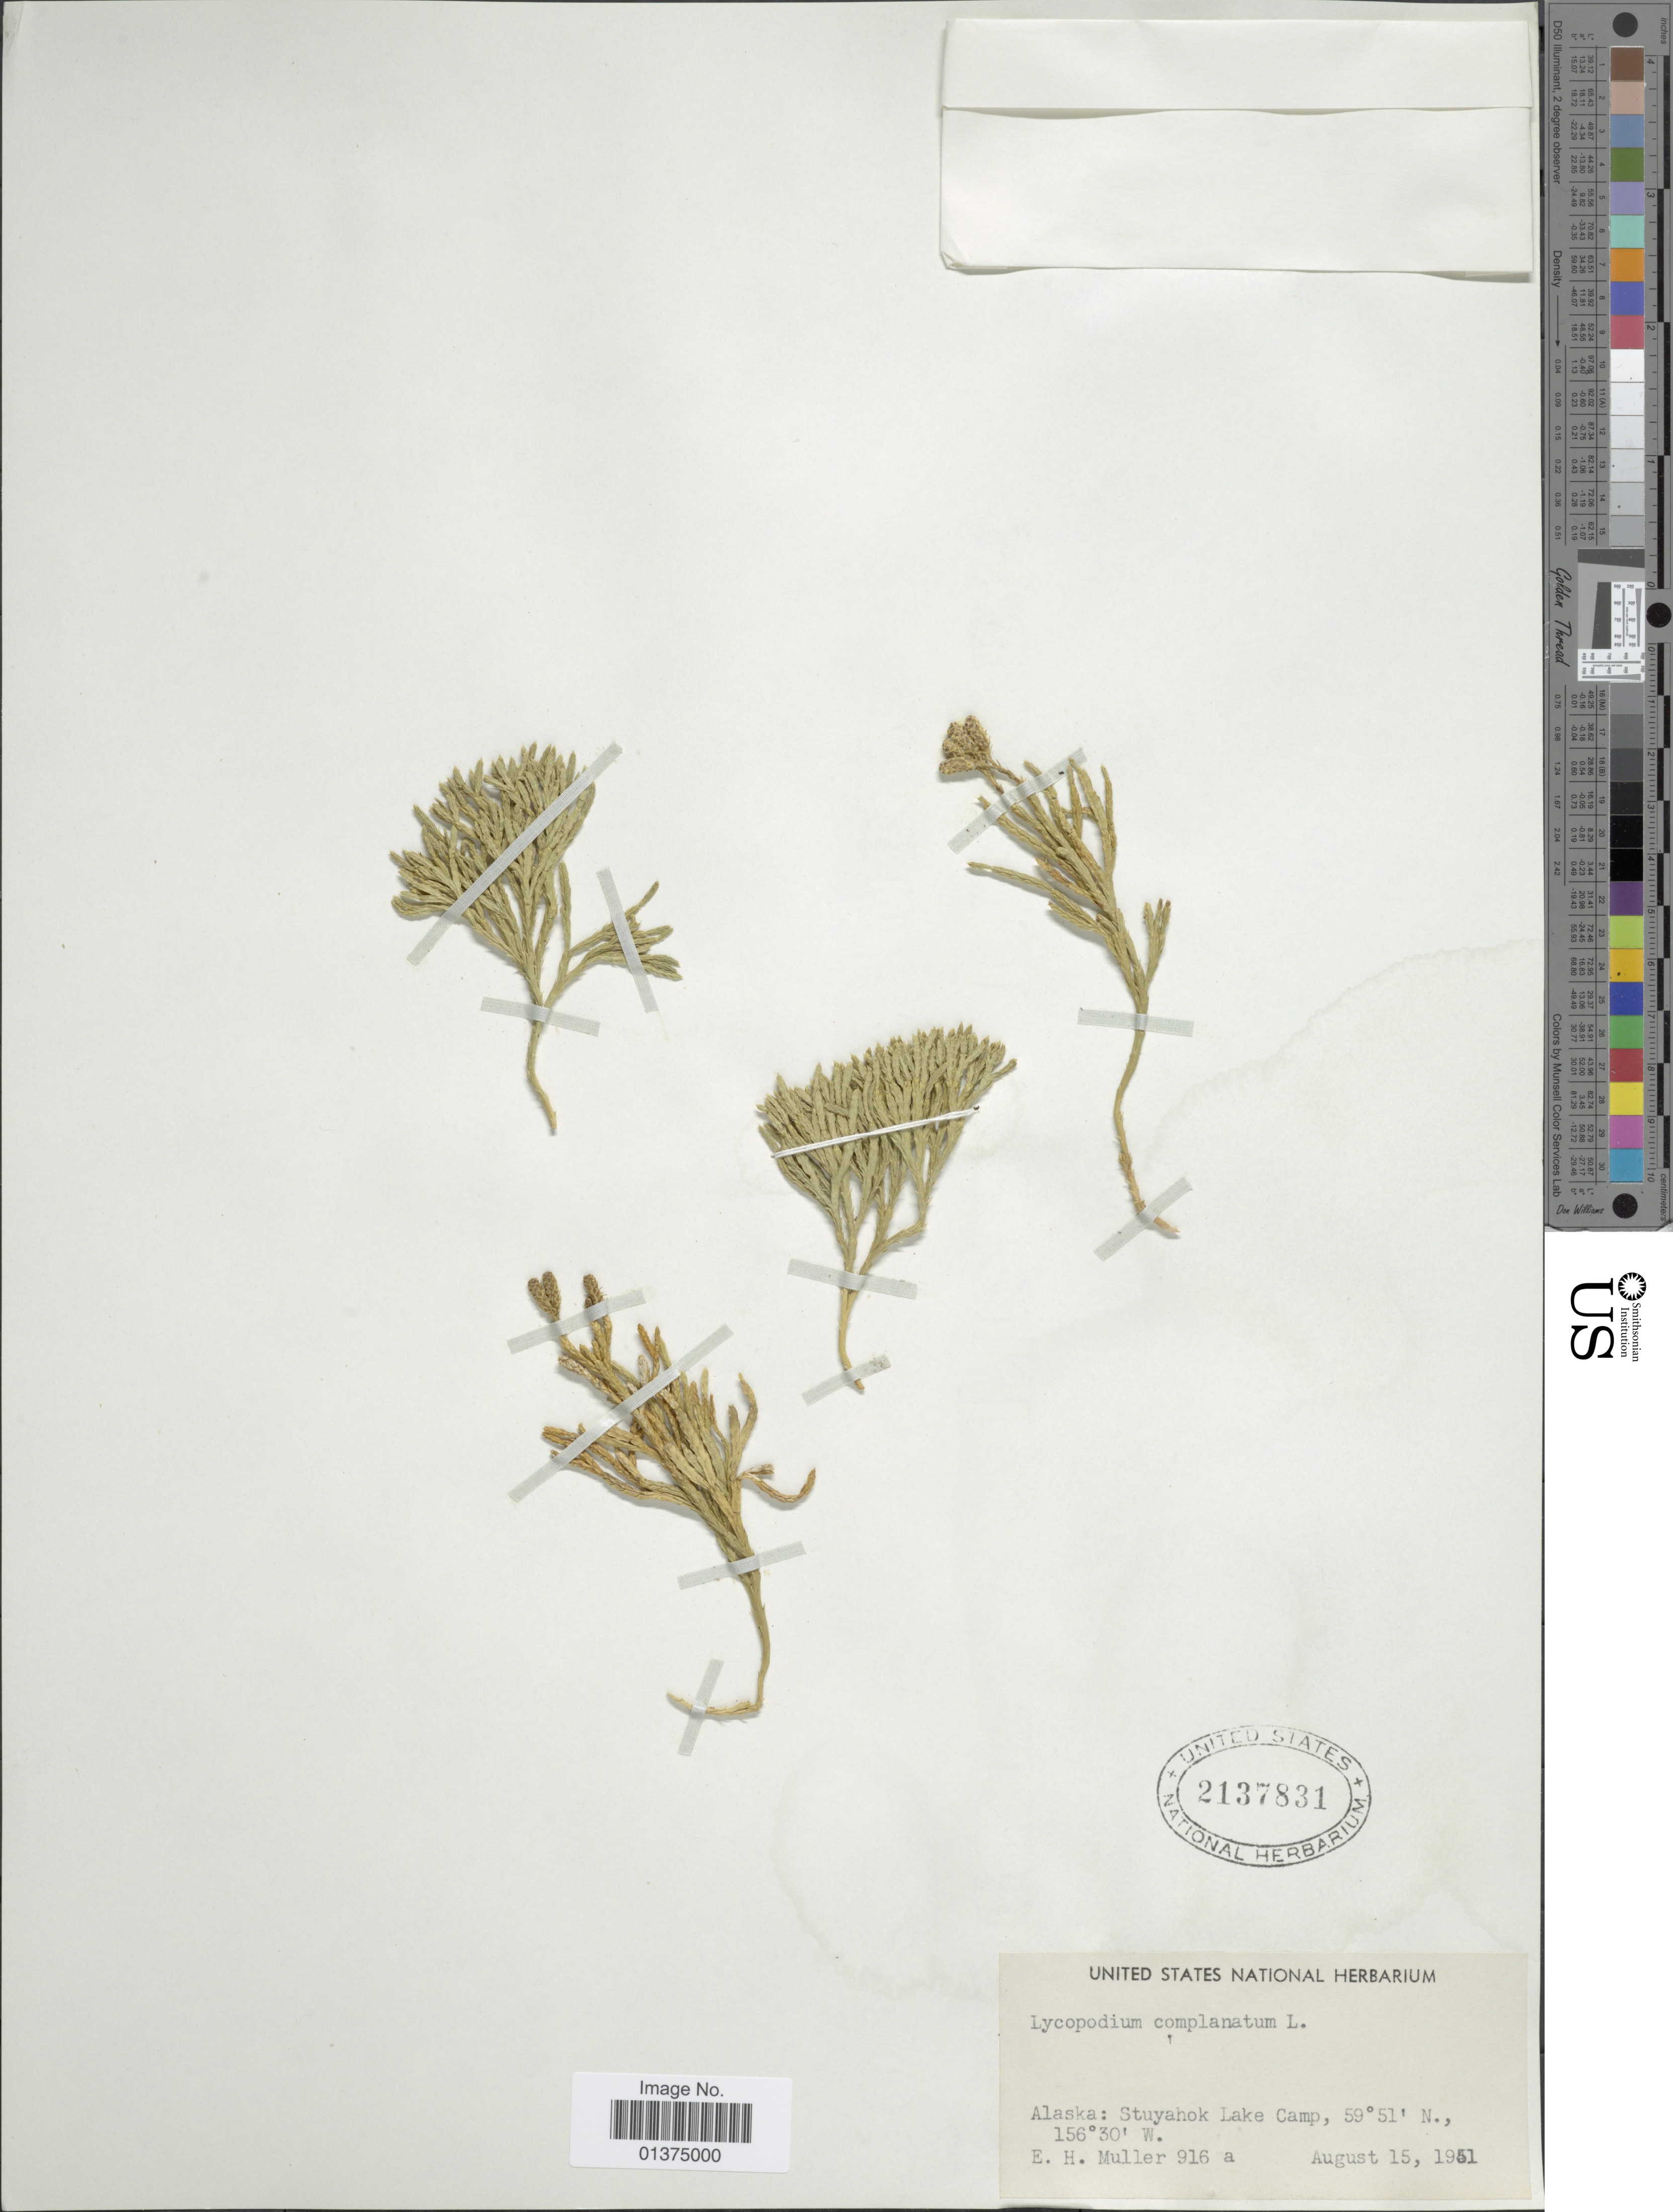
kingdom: Plantae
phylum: Tracheophyta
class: Lycopodiopsida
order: Lycopodiales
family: Lycopodiaceae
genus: Diphasiastrum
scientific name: Diphasiastrum complanatum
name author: (L.) Holub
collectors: E. H. Muller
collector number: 916a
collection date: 1951-08-15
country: United States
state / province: Alaska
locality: Stuyahok Lake Camp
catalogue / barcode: US 2137831